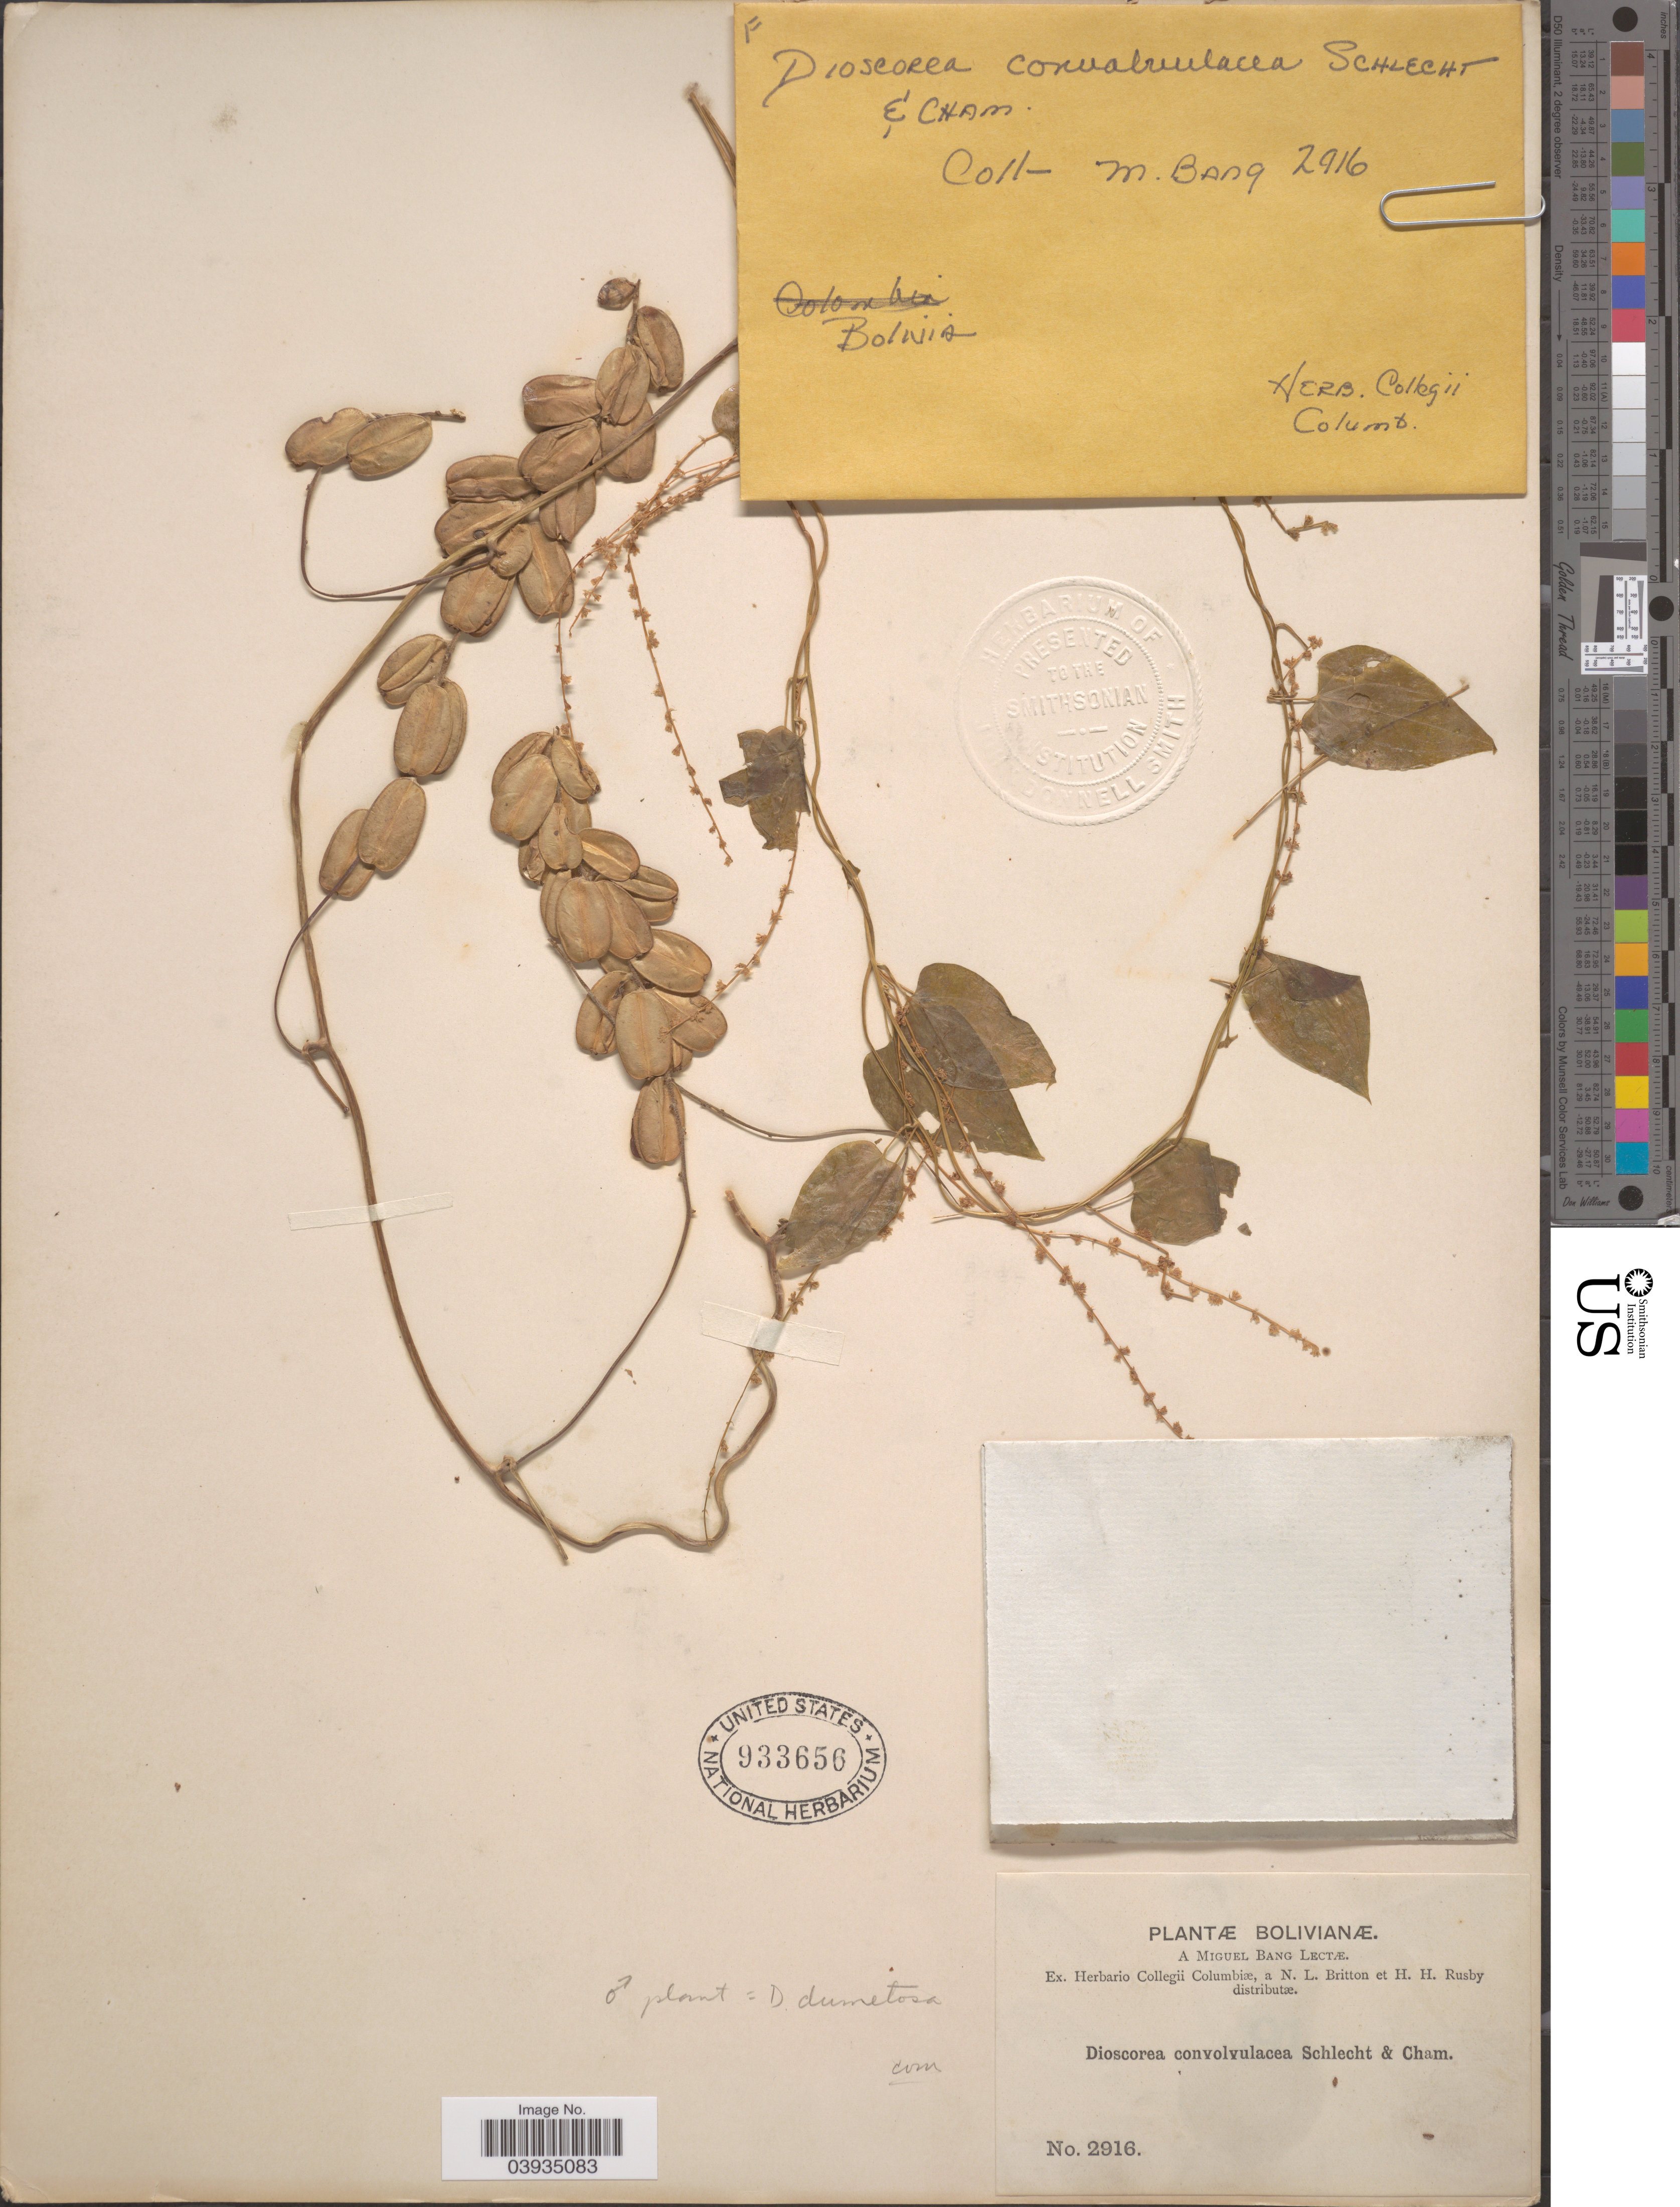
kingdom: Plantae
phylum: Tracheophyta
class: Liliopsida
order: Dioscoreales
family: Dioscoreaceae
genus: Dioscorea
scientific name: Dioscorea convolvulacea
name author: Schltdl. & Cham.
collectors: M. Bang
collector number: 2916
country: Bolivia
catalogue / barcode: US 933656